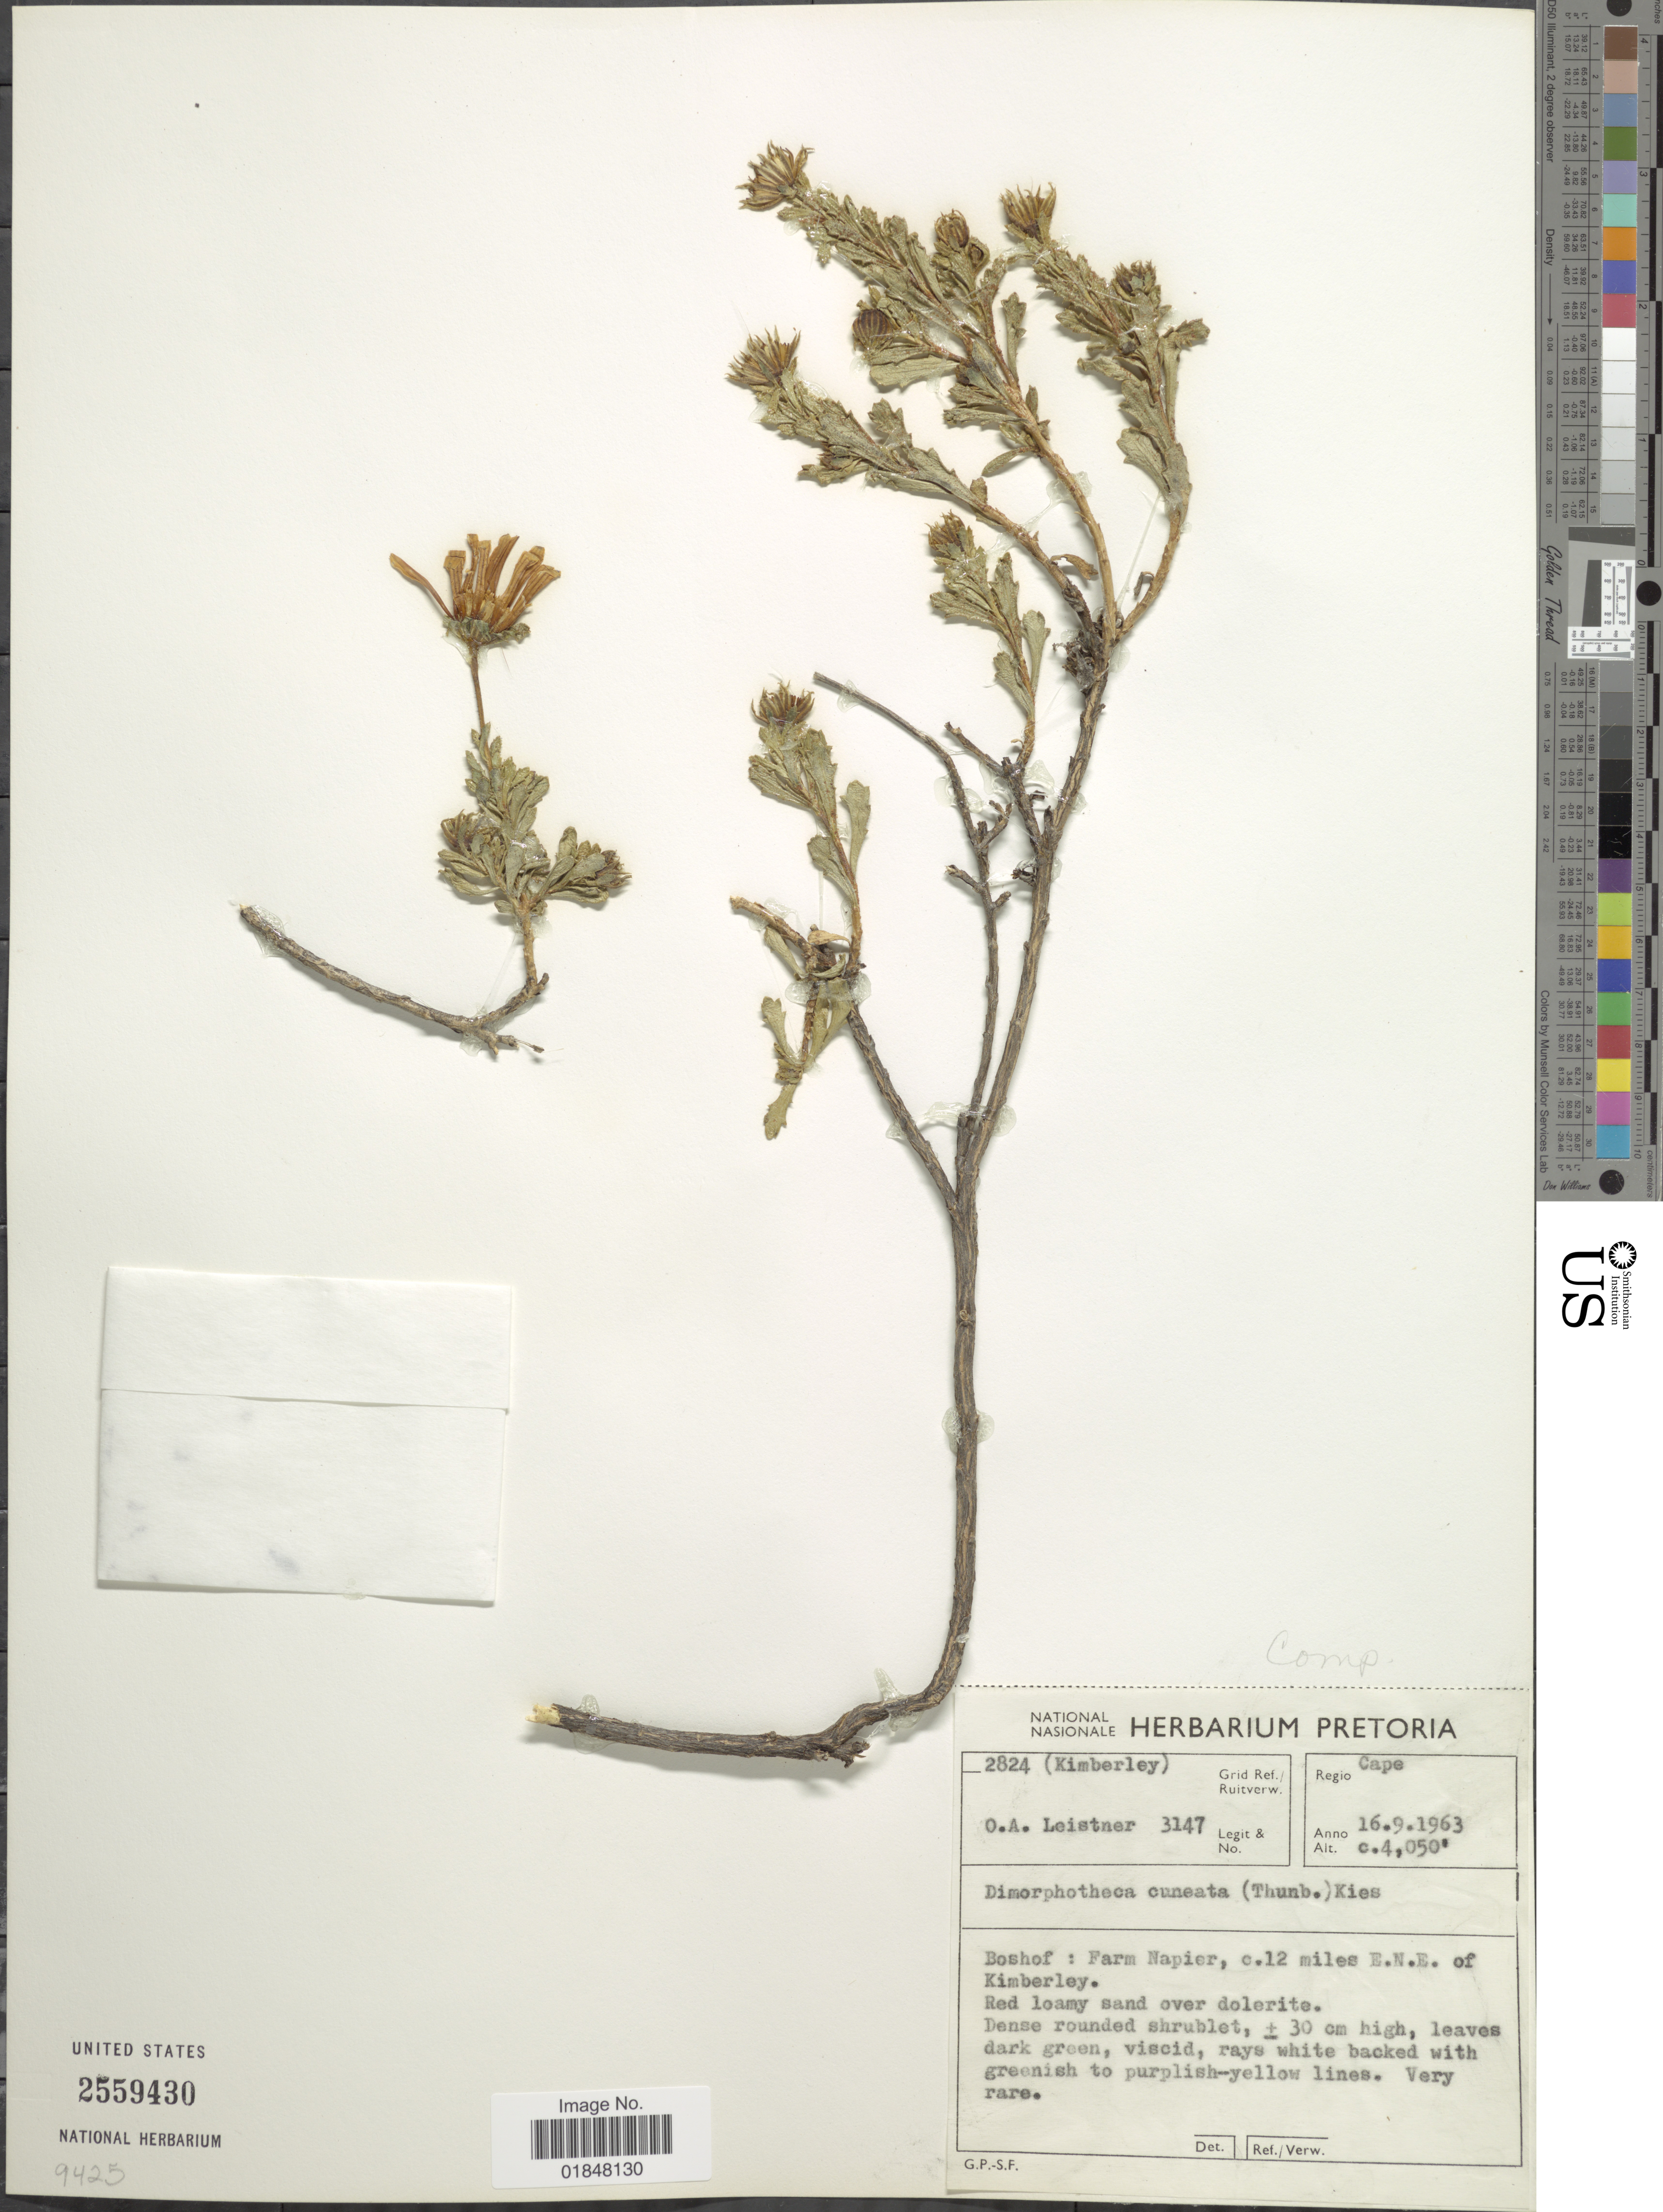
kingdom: Plantae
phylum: Tracheophyta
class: Magnoliopsida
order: Asterales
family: Asteraceae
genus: Dimorphotheca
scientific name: Dimorphotheca cuneata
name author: (Thunb.) Less.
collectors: O. A. Leistner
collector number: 3147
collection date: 1963-09-16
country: South Africa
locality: Regio Cape, Boshof: Farm Napier, c. 12 miles E.N.E. of Kimberley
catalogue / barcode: US 2559430